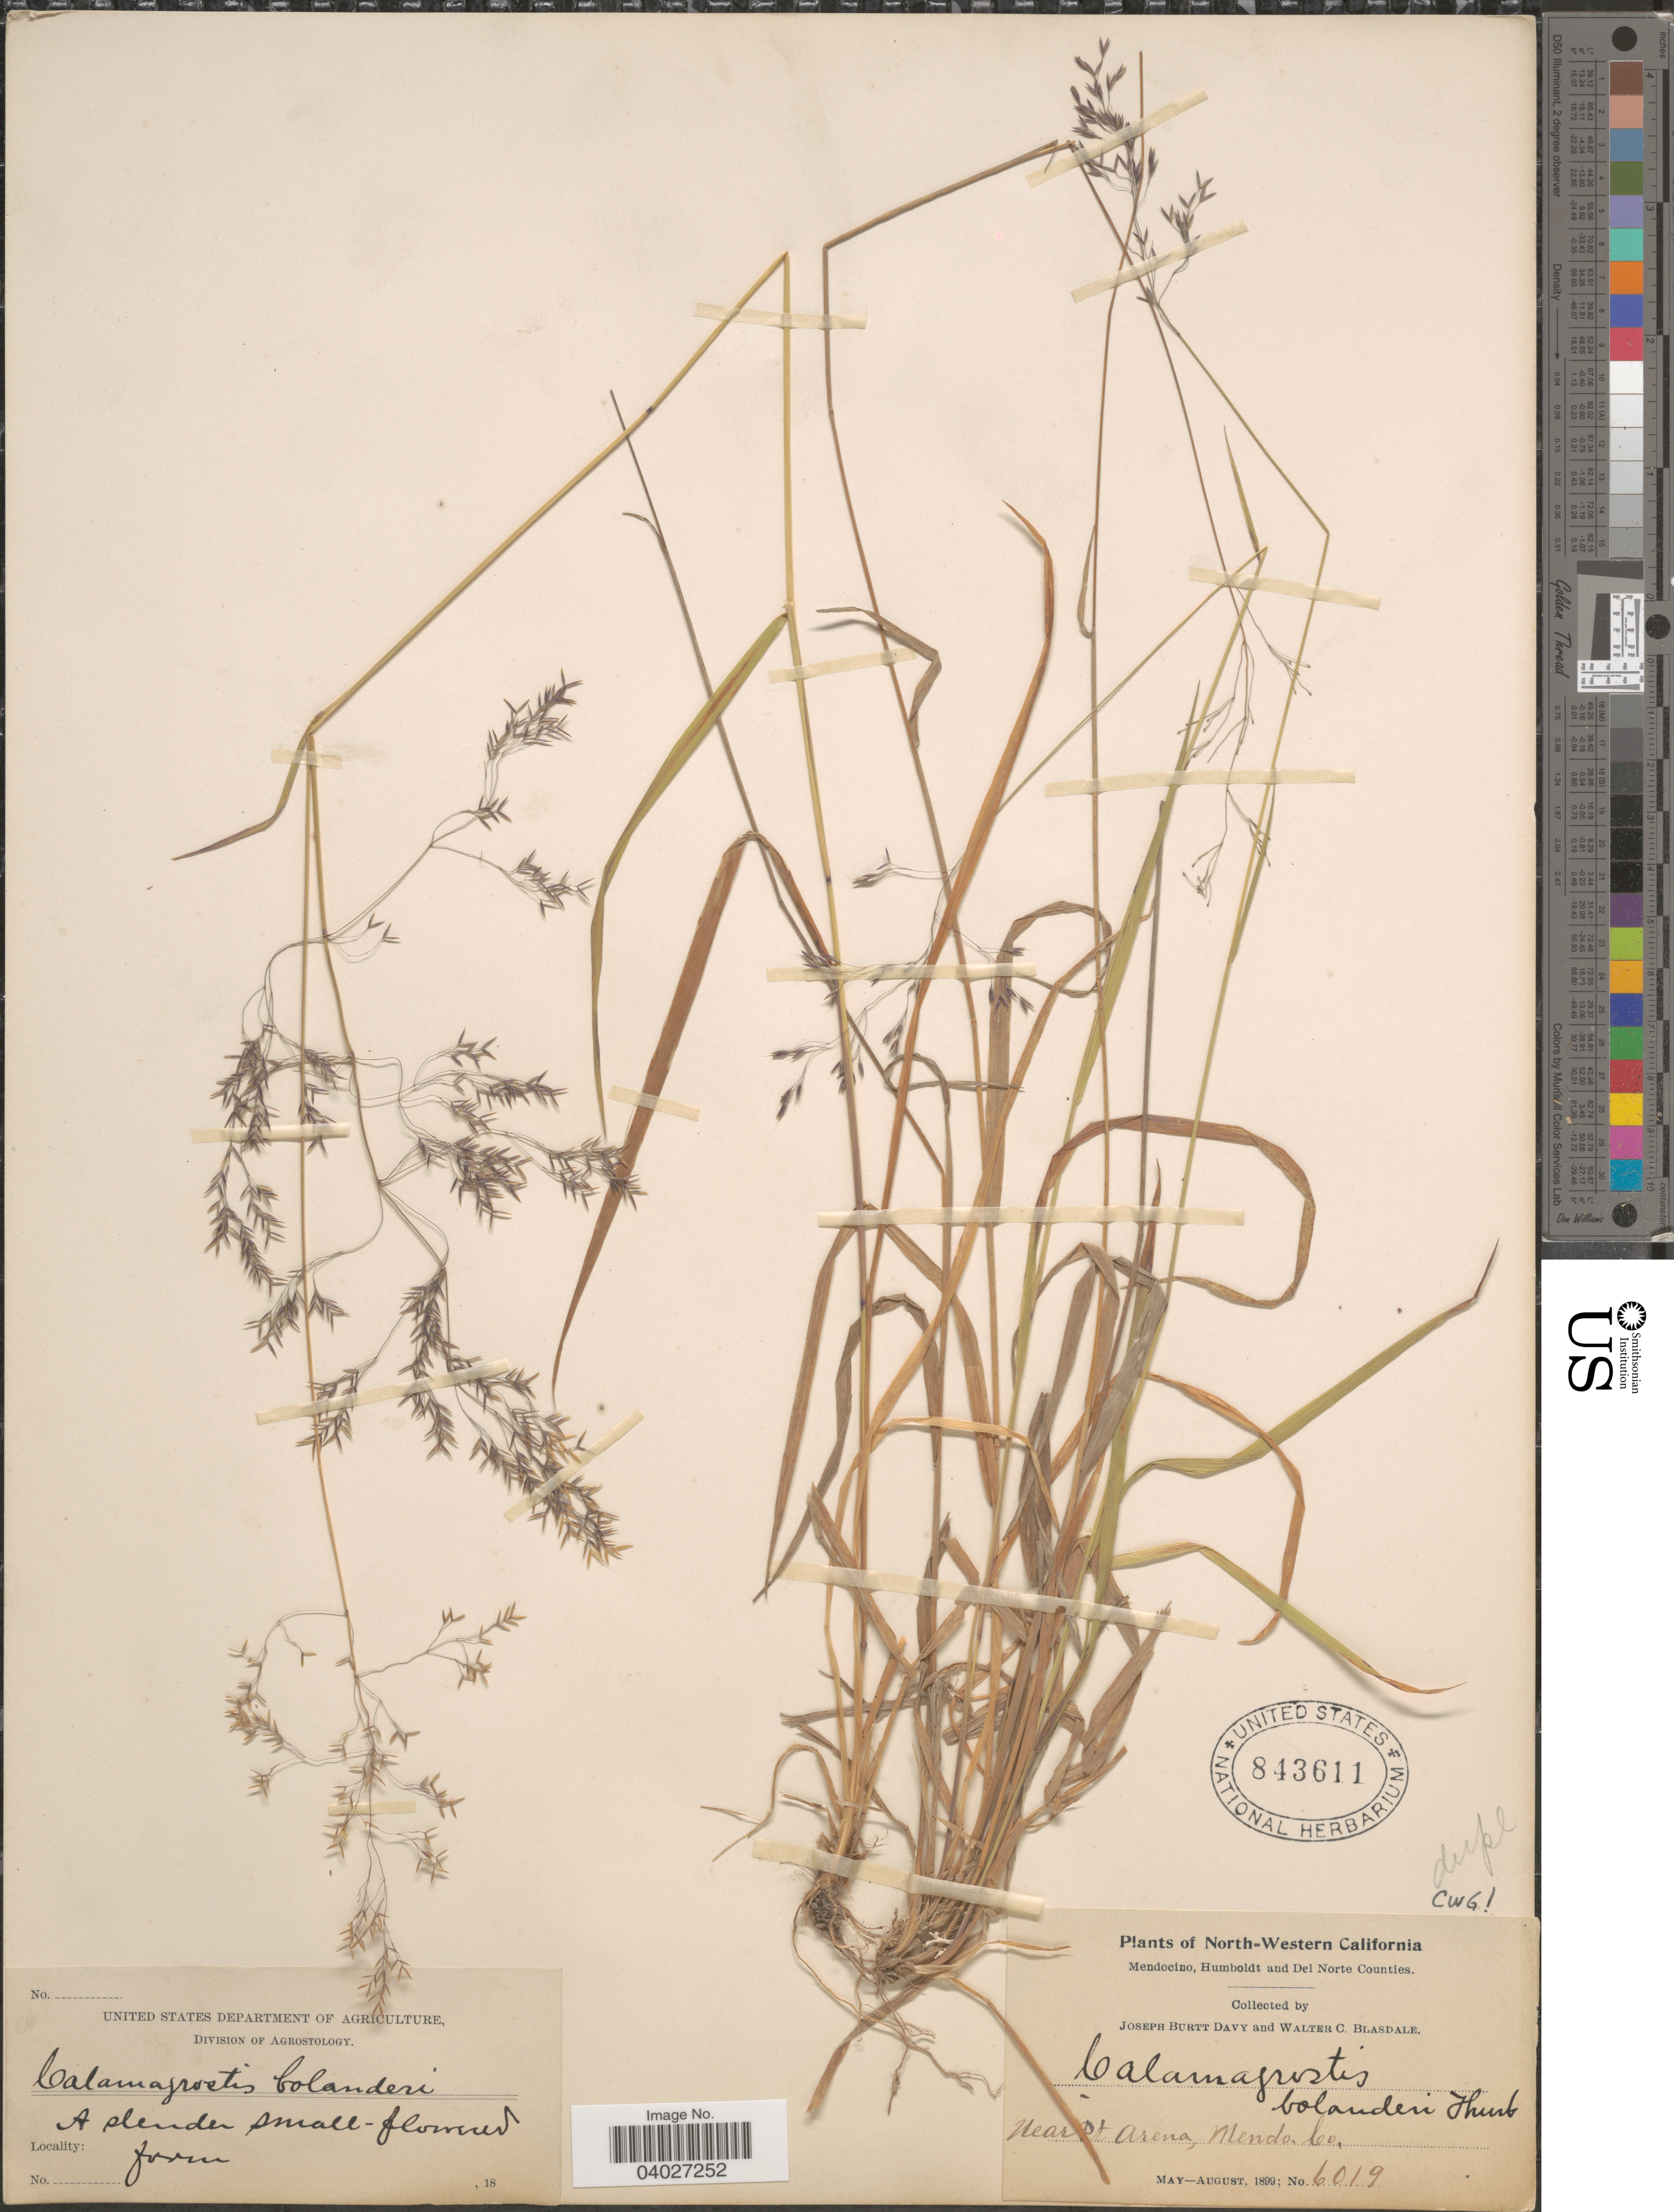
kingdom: Plantae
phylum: Tracheophyta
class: Liliopsida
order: Poales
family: Poaceae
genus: Calamagrostis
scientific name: Calamagrostis bolanderi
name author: Thurb.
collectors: J. Burtt Davy & W. Blasdale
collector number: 6019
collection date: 1899-05/1899-08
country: United States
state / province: California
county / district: Mendocino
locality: North-Western California. Near Pt Arena, Mendocino Co.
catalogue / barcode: US 843611